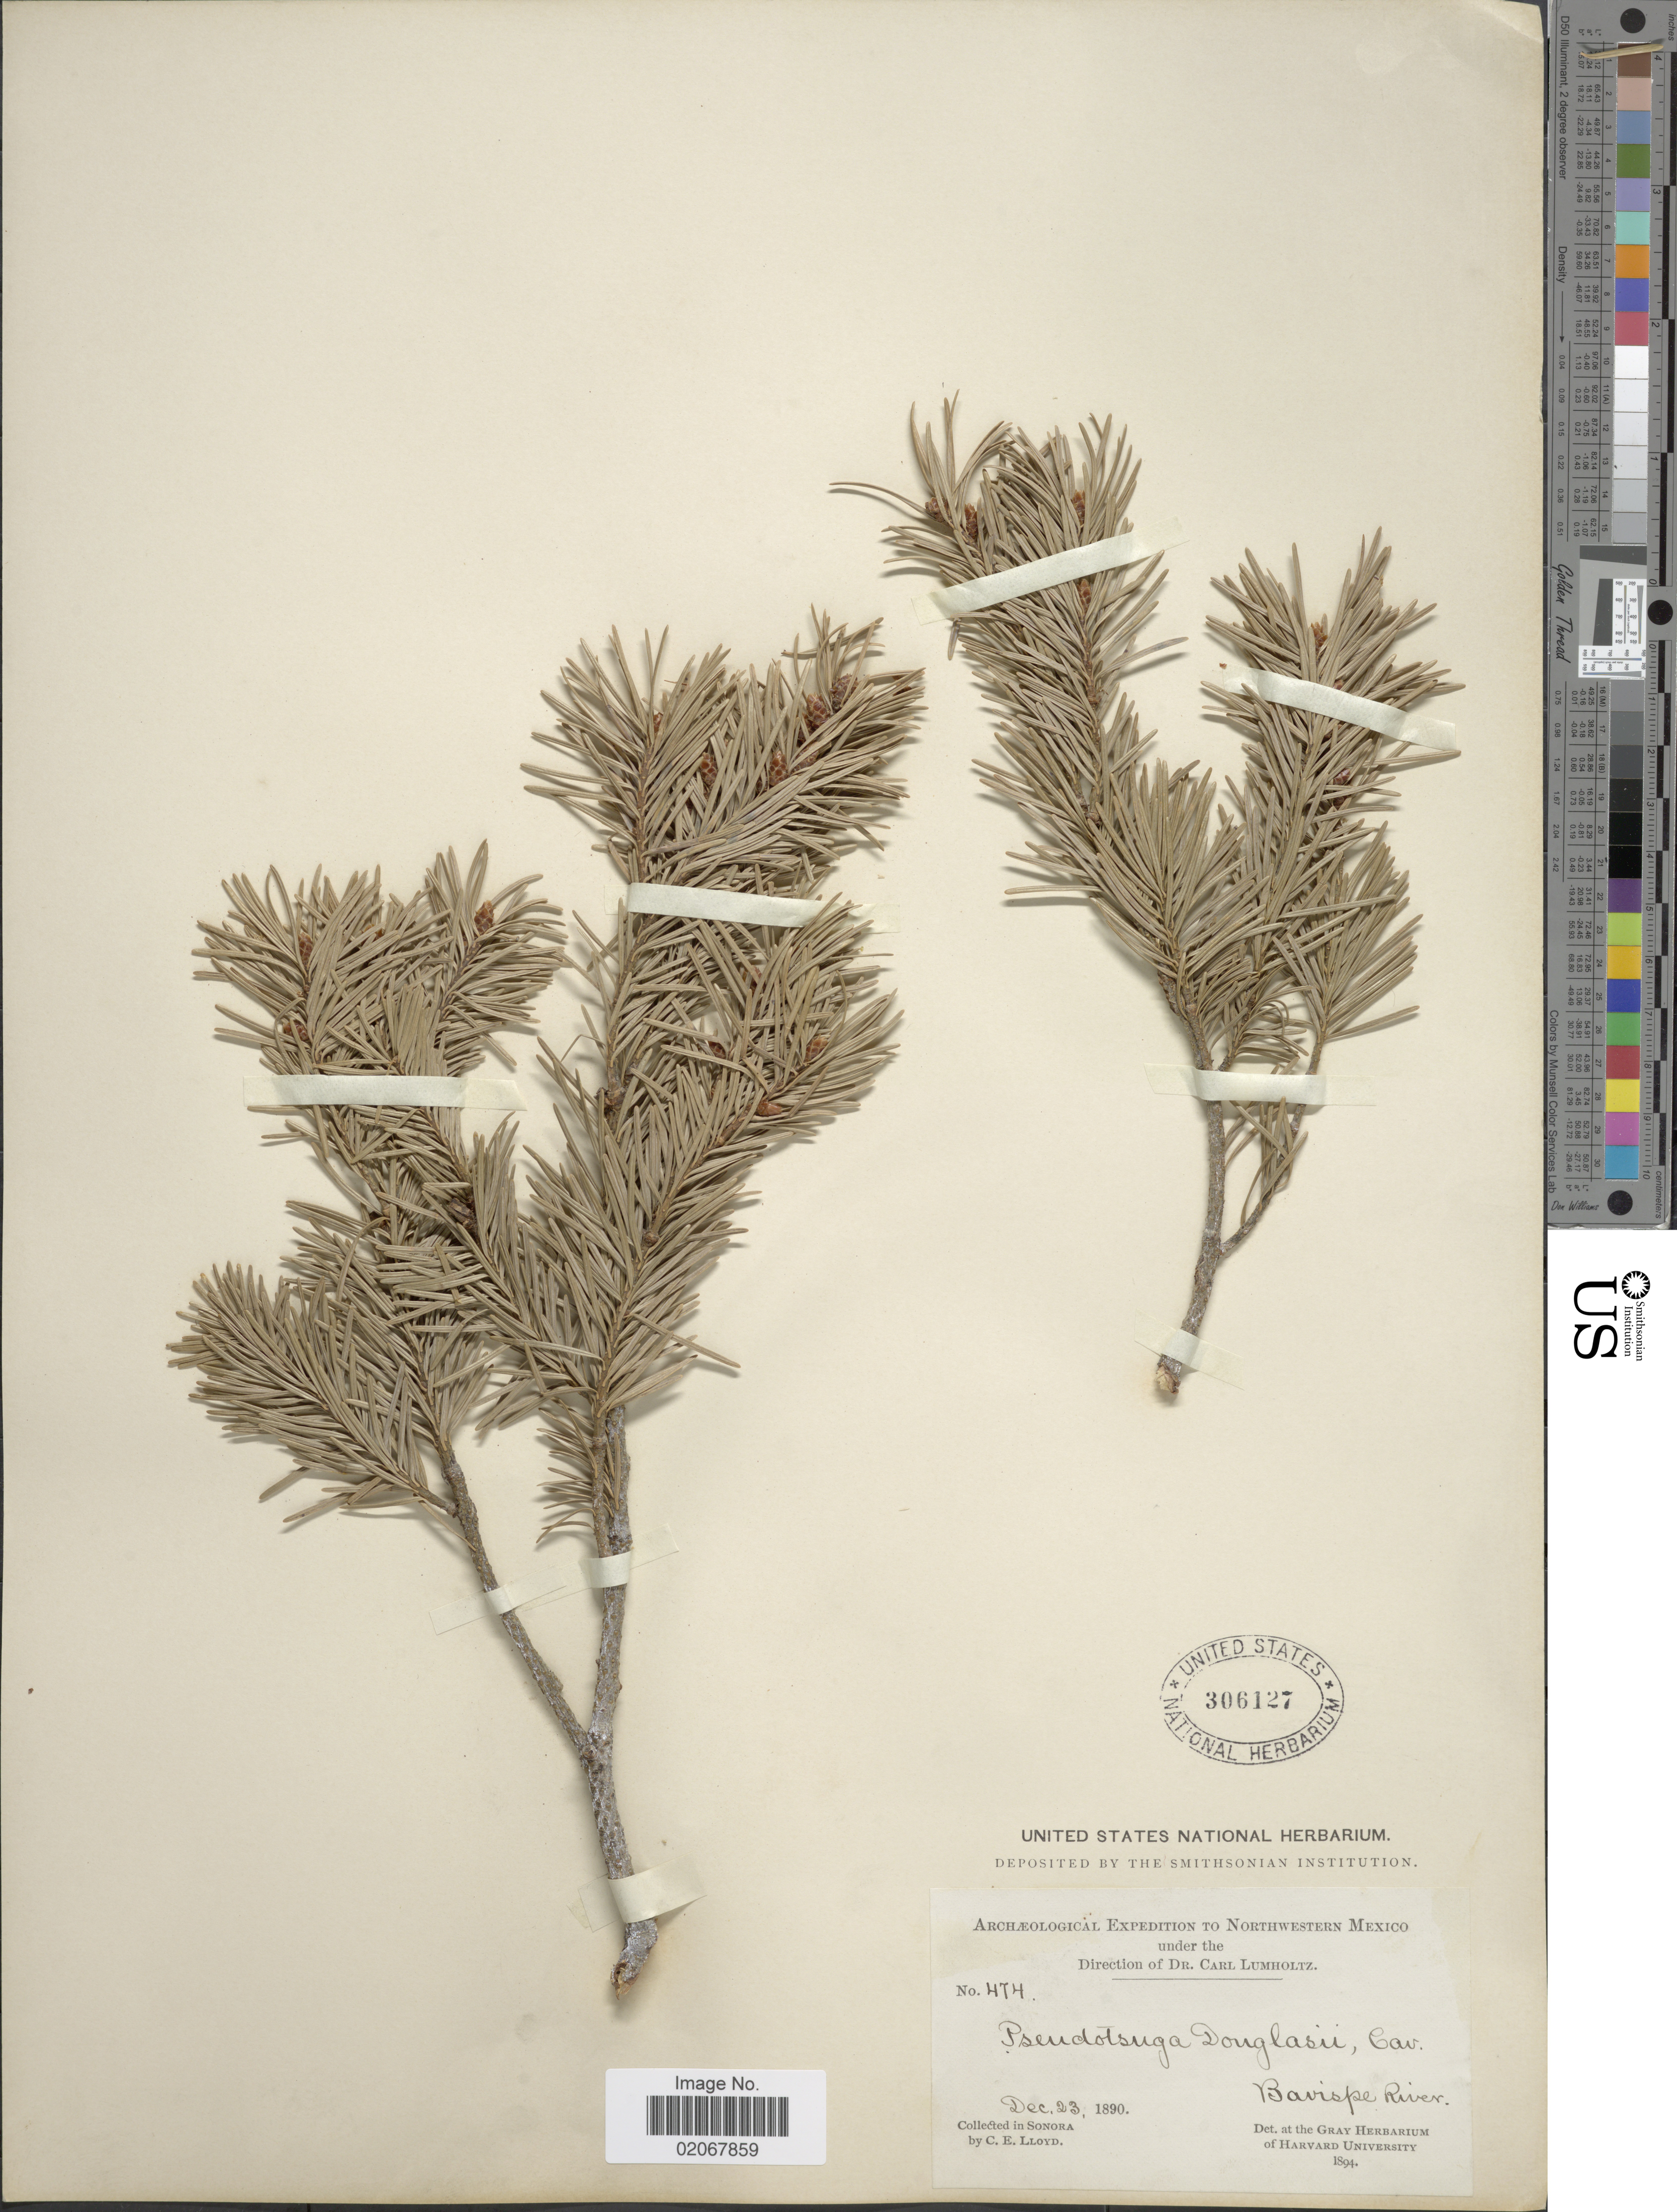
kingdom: Plantae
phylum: Tracheophyta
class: Pinopsida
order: Pinales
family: Pinaceae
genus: Pseudotsuga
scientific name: Pseudotsuga menziesii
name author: (Mirb.) Franco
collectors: Lloyd, C. E.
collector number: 474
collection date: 1890-12-23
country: Mexico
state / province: Sonora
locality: Northwestern Mexico. Bavispe River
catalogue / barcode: US 306127